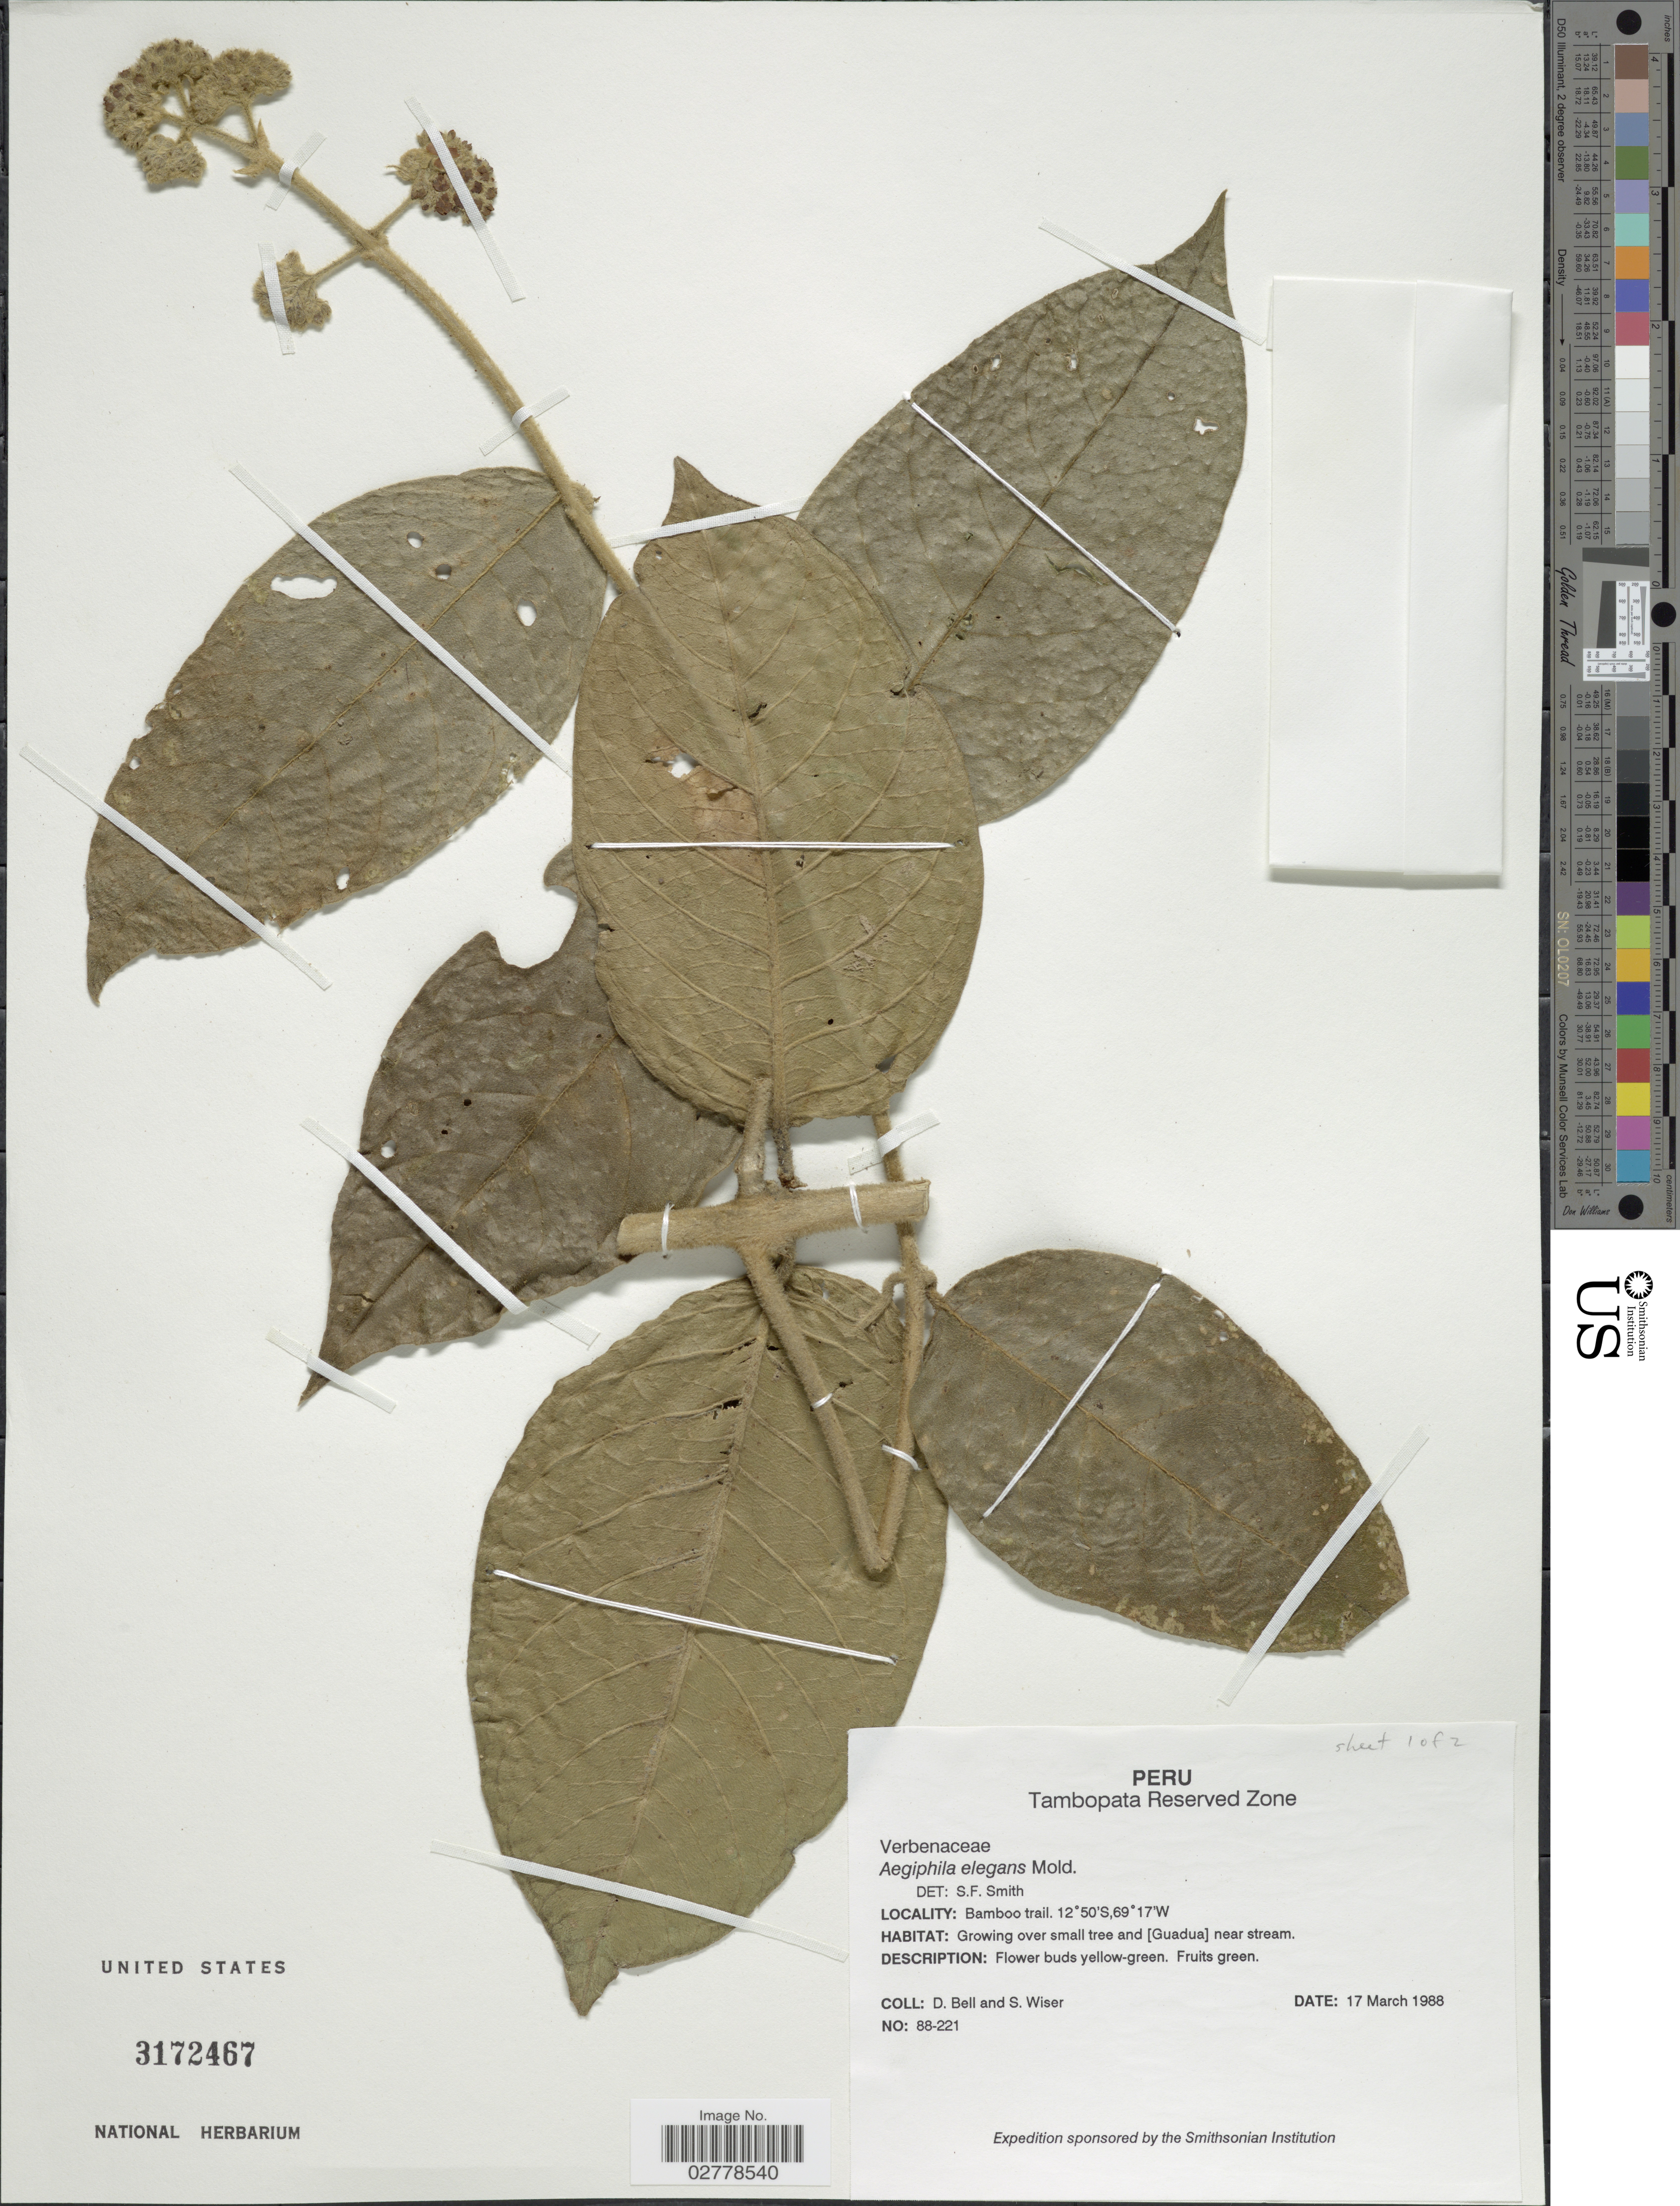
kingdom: Plantae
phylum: Tracheophyta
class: Magnoliopsida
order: Lamiales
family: Lamiaceae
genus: Aegiphila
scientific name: Aegiphila elegans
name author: Moldenke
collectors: D. A. Bell & S. Wiser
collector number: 88-221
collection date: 1988-03-17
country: Peru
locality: Tambopata Reserved Zone, Bamboo trail, Growing over small tree and [Gadua] near stream.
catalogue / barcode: US 3172467